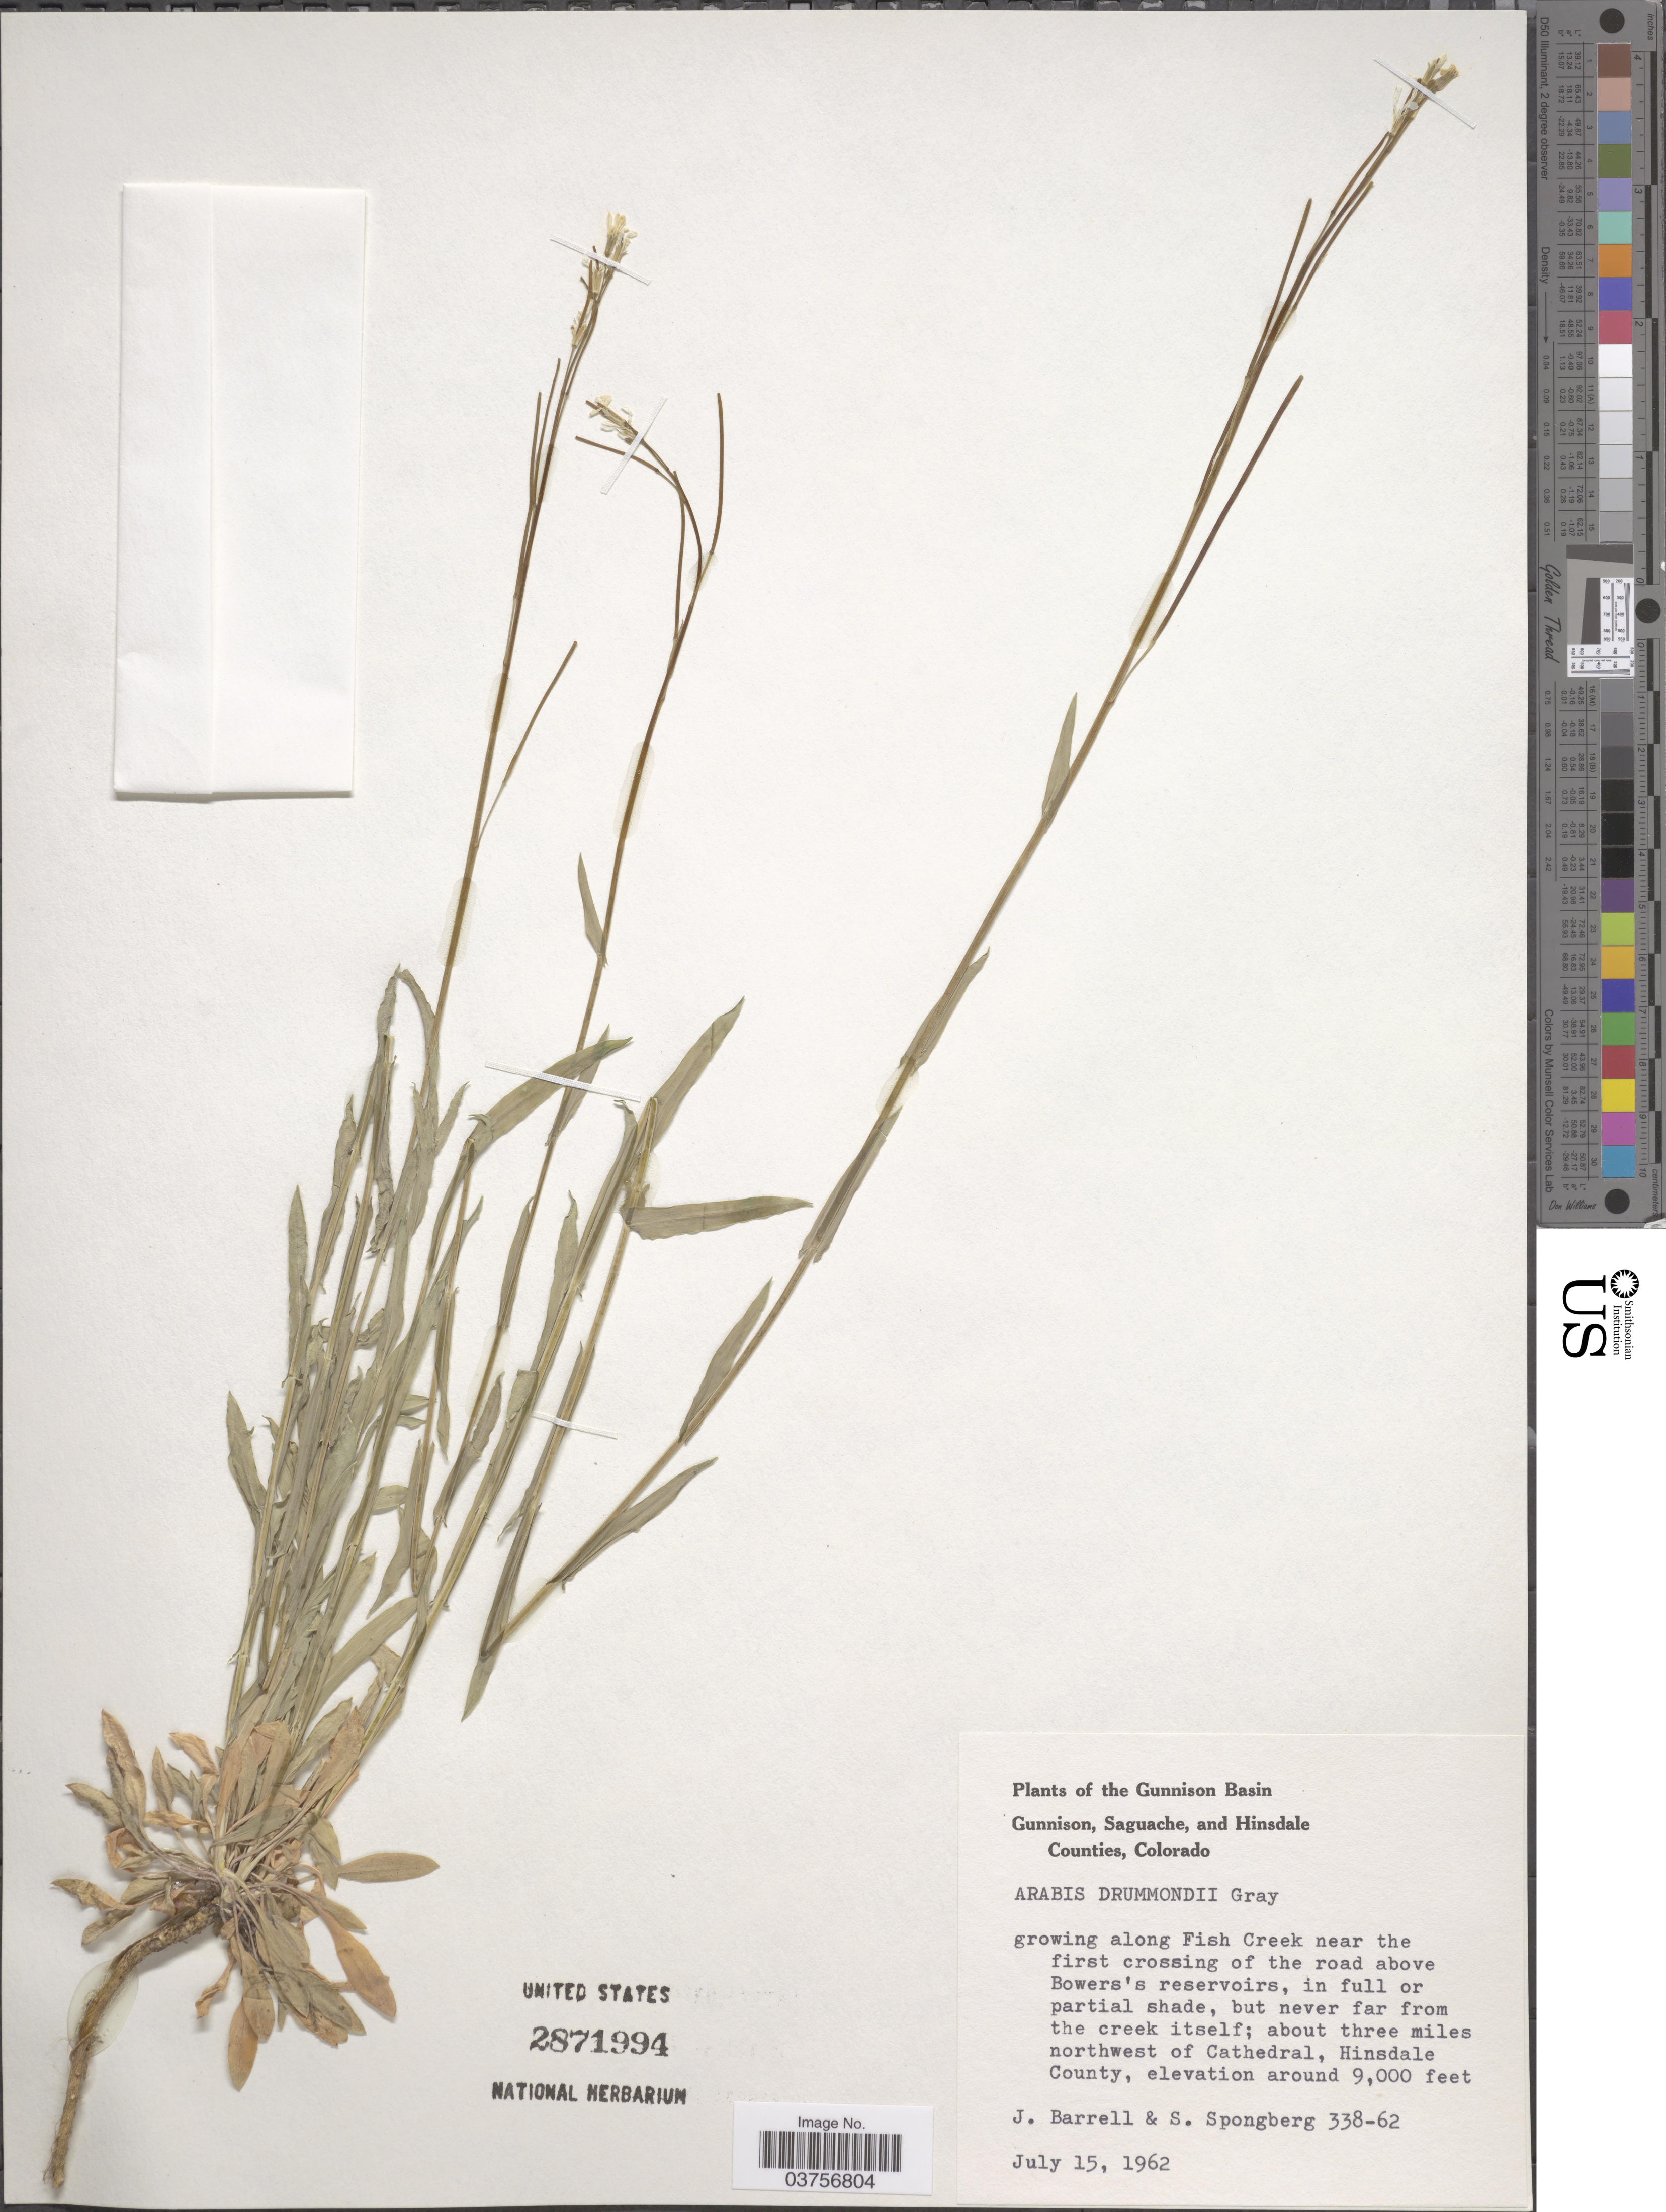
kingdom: Plantae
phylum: Tracheophyta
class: Magnoliopsida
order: Brassicales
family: Brassicaceae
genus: Arabis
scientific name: Arabis drummondii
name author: A. Gray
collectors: J. Barrell & S. A.Spongberg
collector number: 338-62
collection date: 1962-07-15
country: United States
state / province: Colorado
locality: The Gunnison Basin. Growing along Fish Creek near the first crossing of the road above Bowers's reservoirs, in full or partial shade, but never far from the creek itself; about three miles northwest of Cathedral, Hinsdale County.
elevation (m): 2743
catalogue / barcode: US 2871994